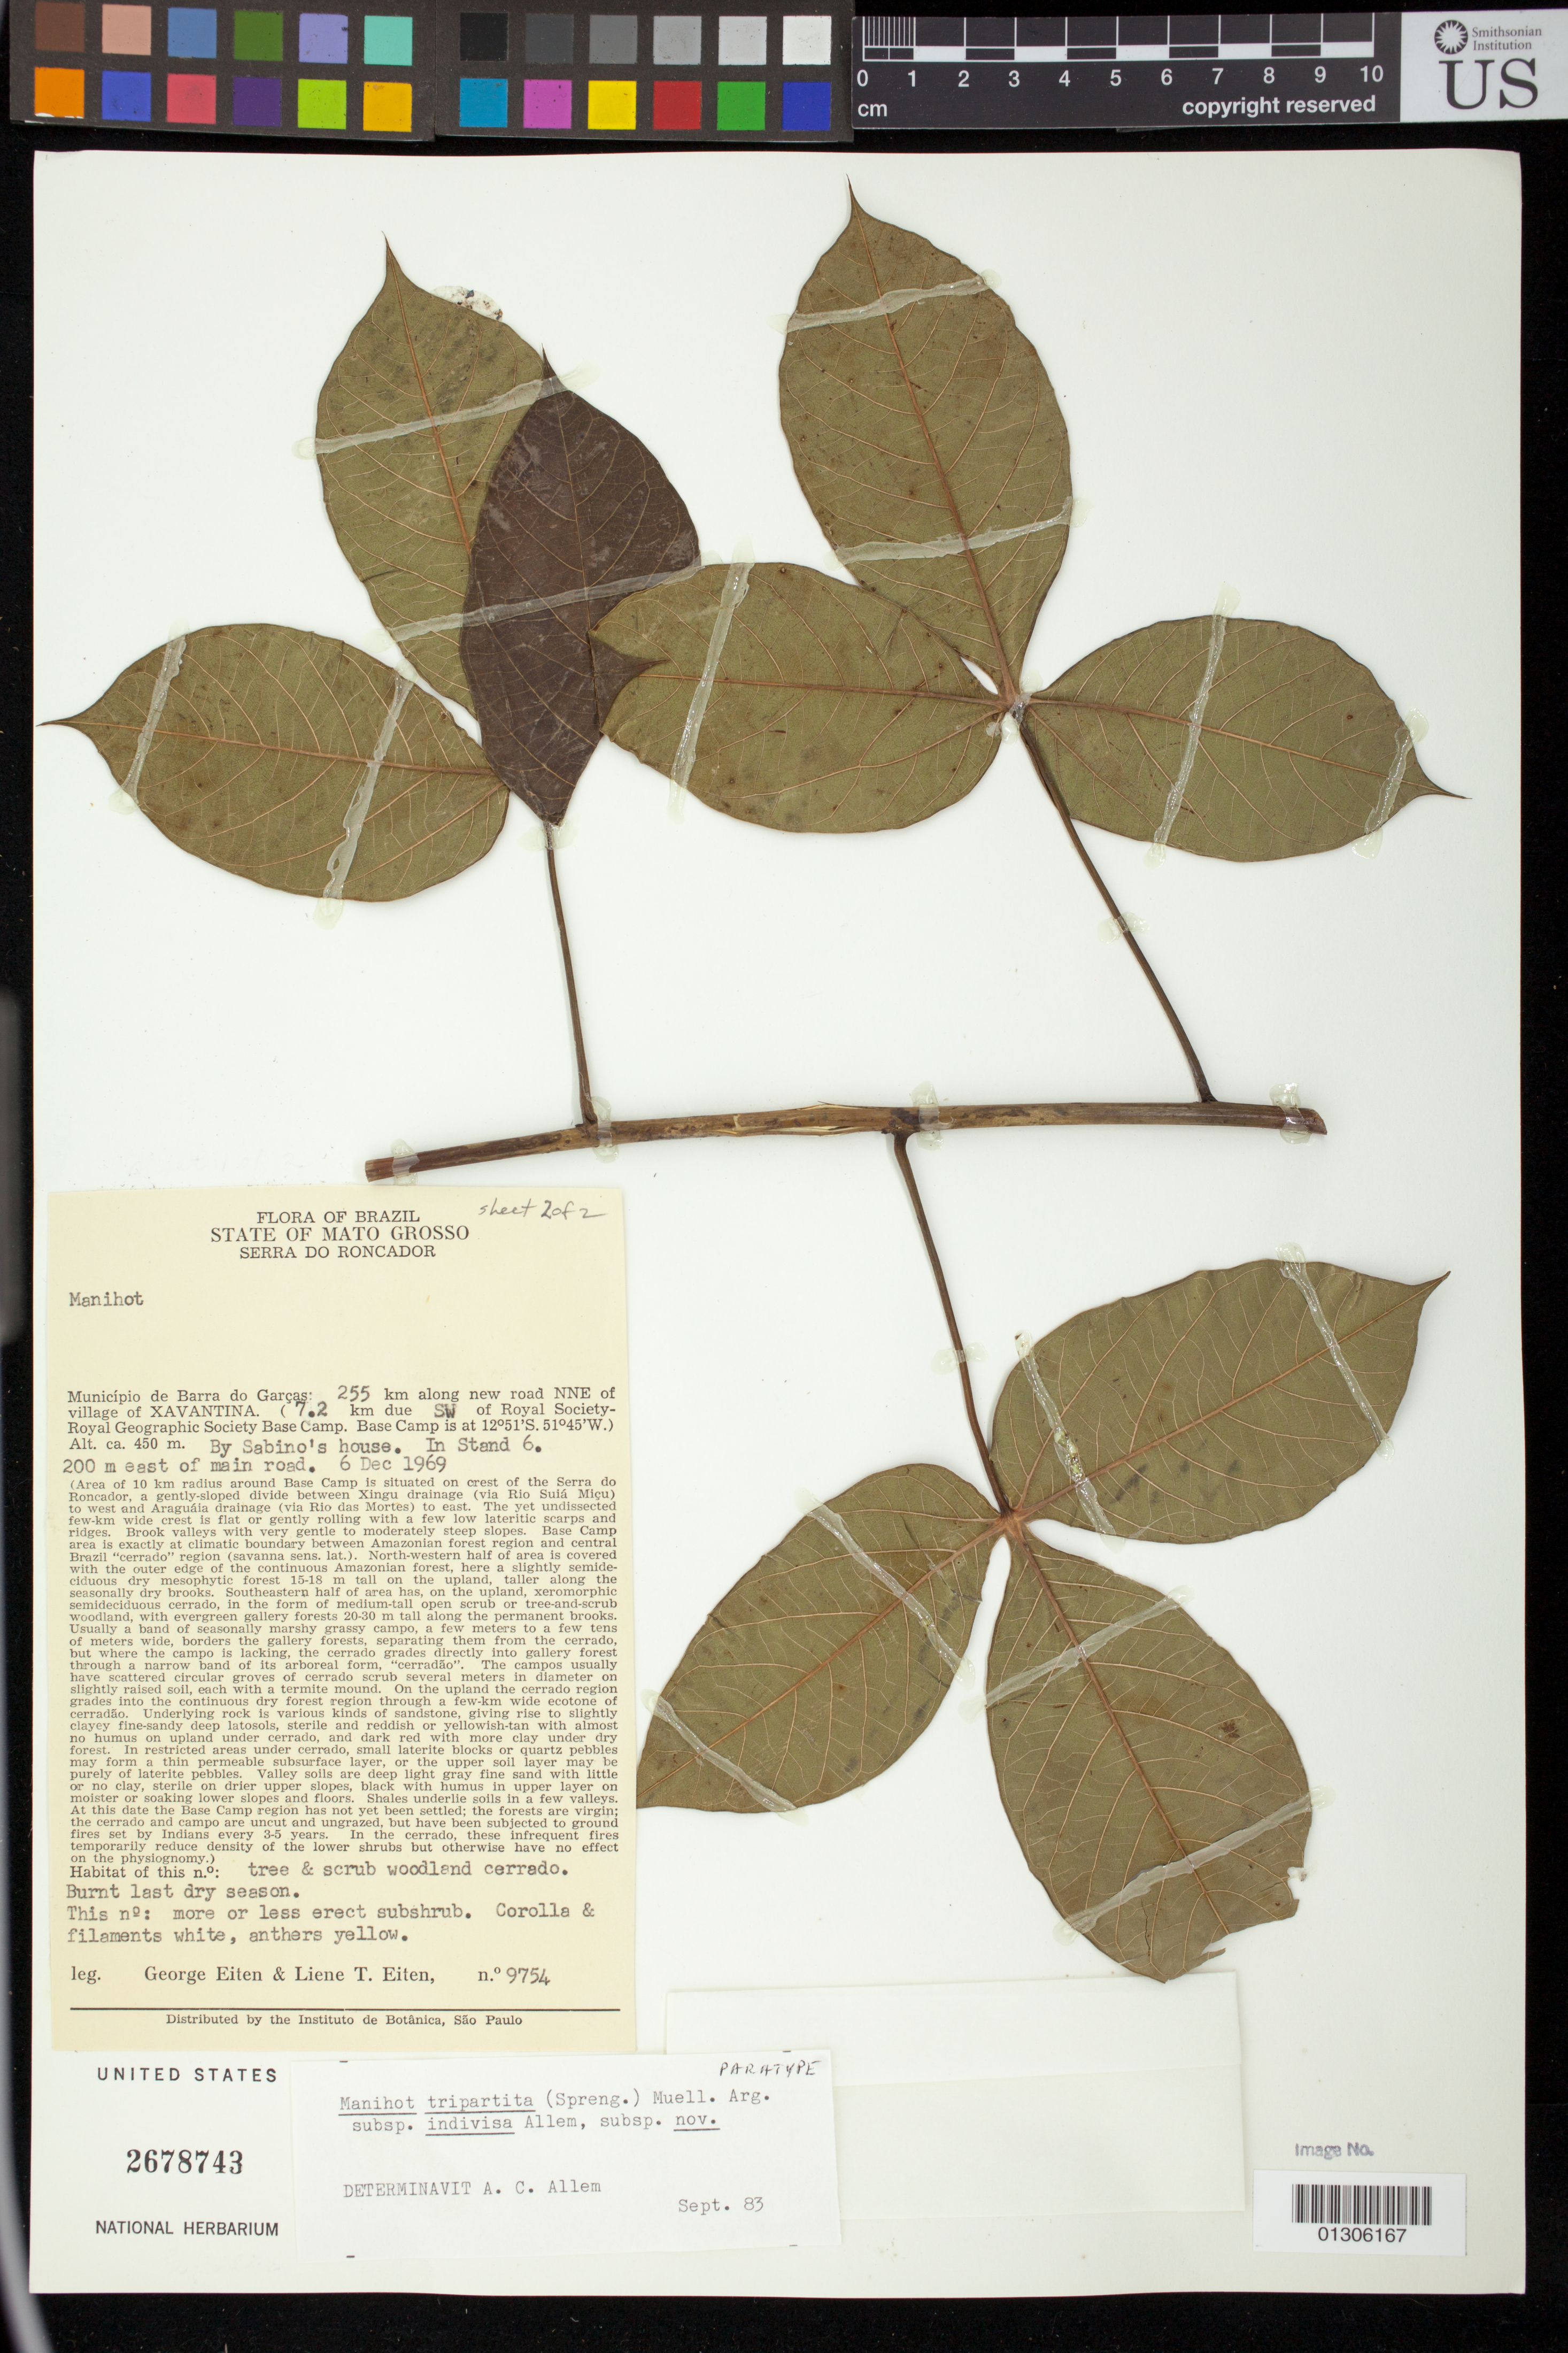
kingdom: Plantae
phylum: Tracheophyta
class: Magnoliopsida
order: Malpighiales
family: Euphorbiaceae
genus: Manihot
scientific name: Manihot tripartita subsp. indivisa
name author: Allem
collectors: G. Eiten & L. T. Eiten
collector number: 9754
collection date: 1969-06-12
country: Brazil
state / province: Mato Grosso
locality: Serra do Roncador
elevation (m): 450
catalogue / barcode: US 2678743